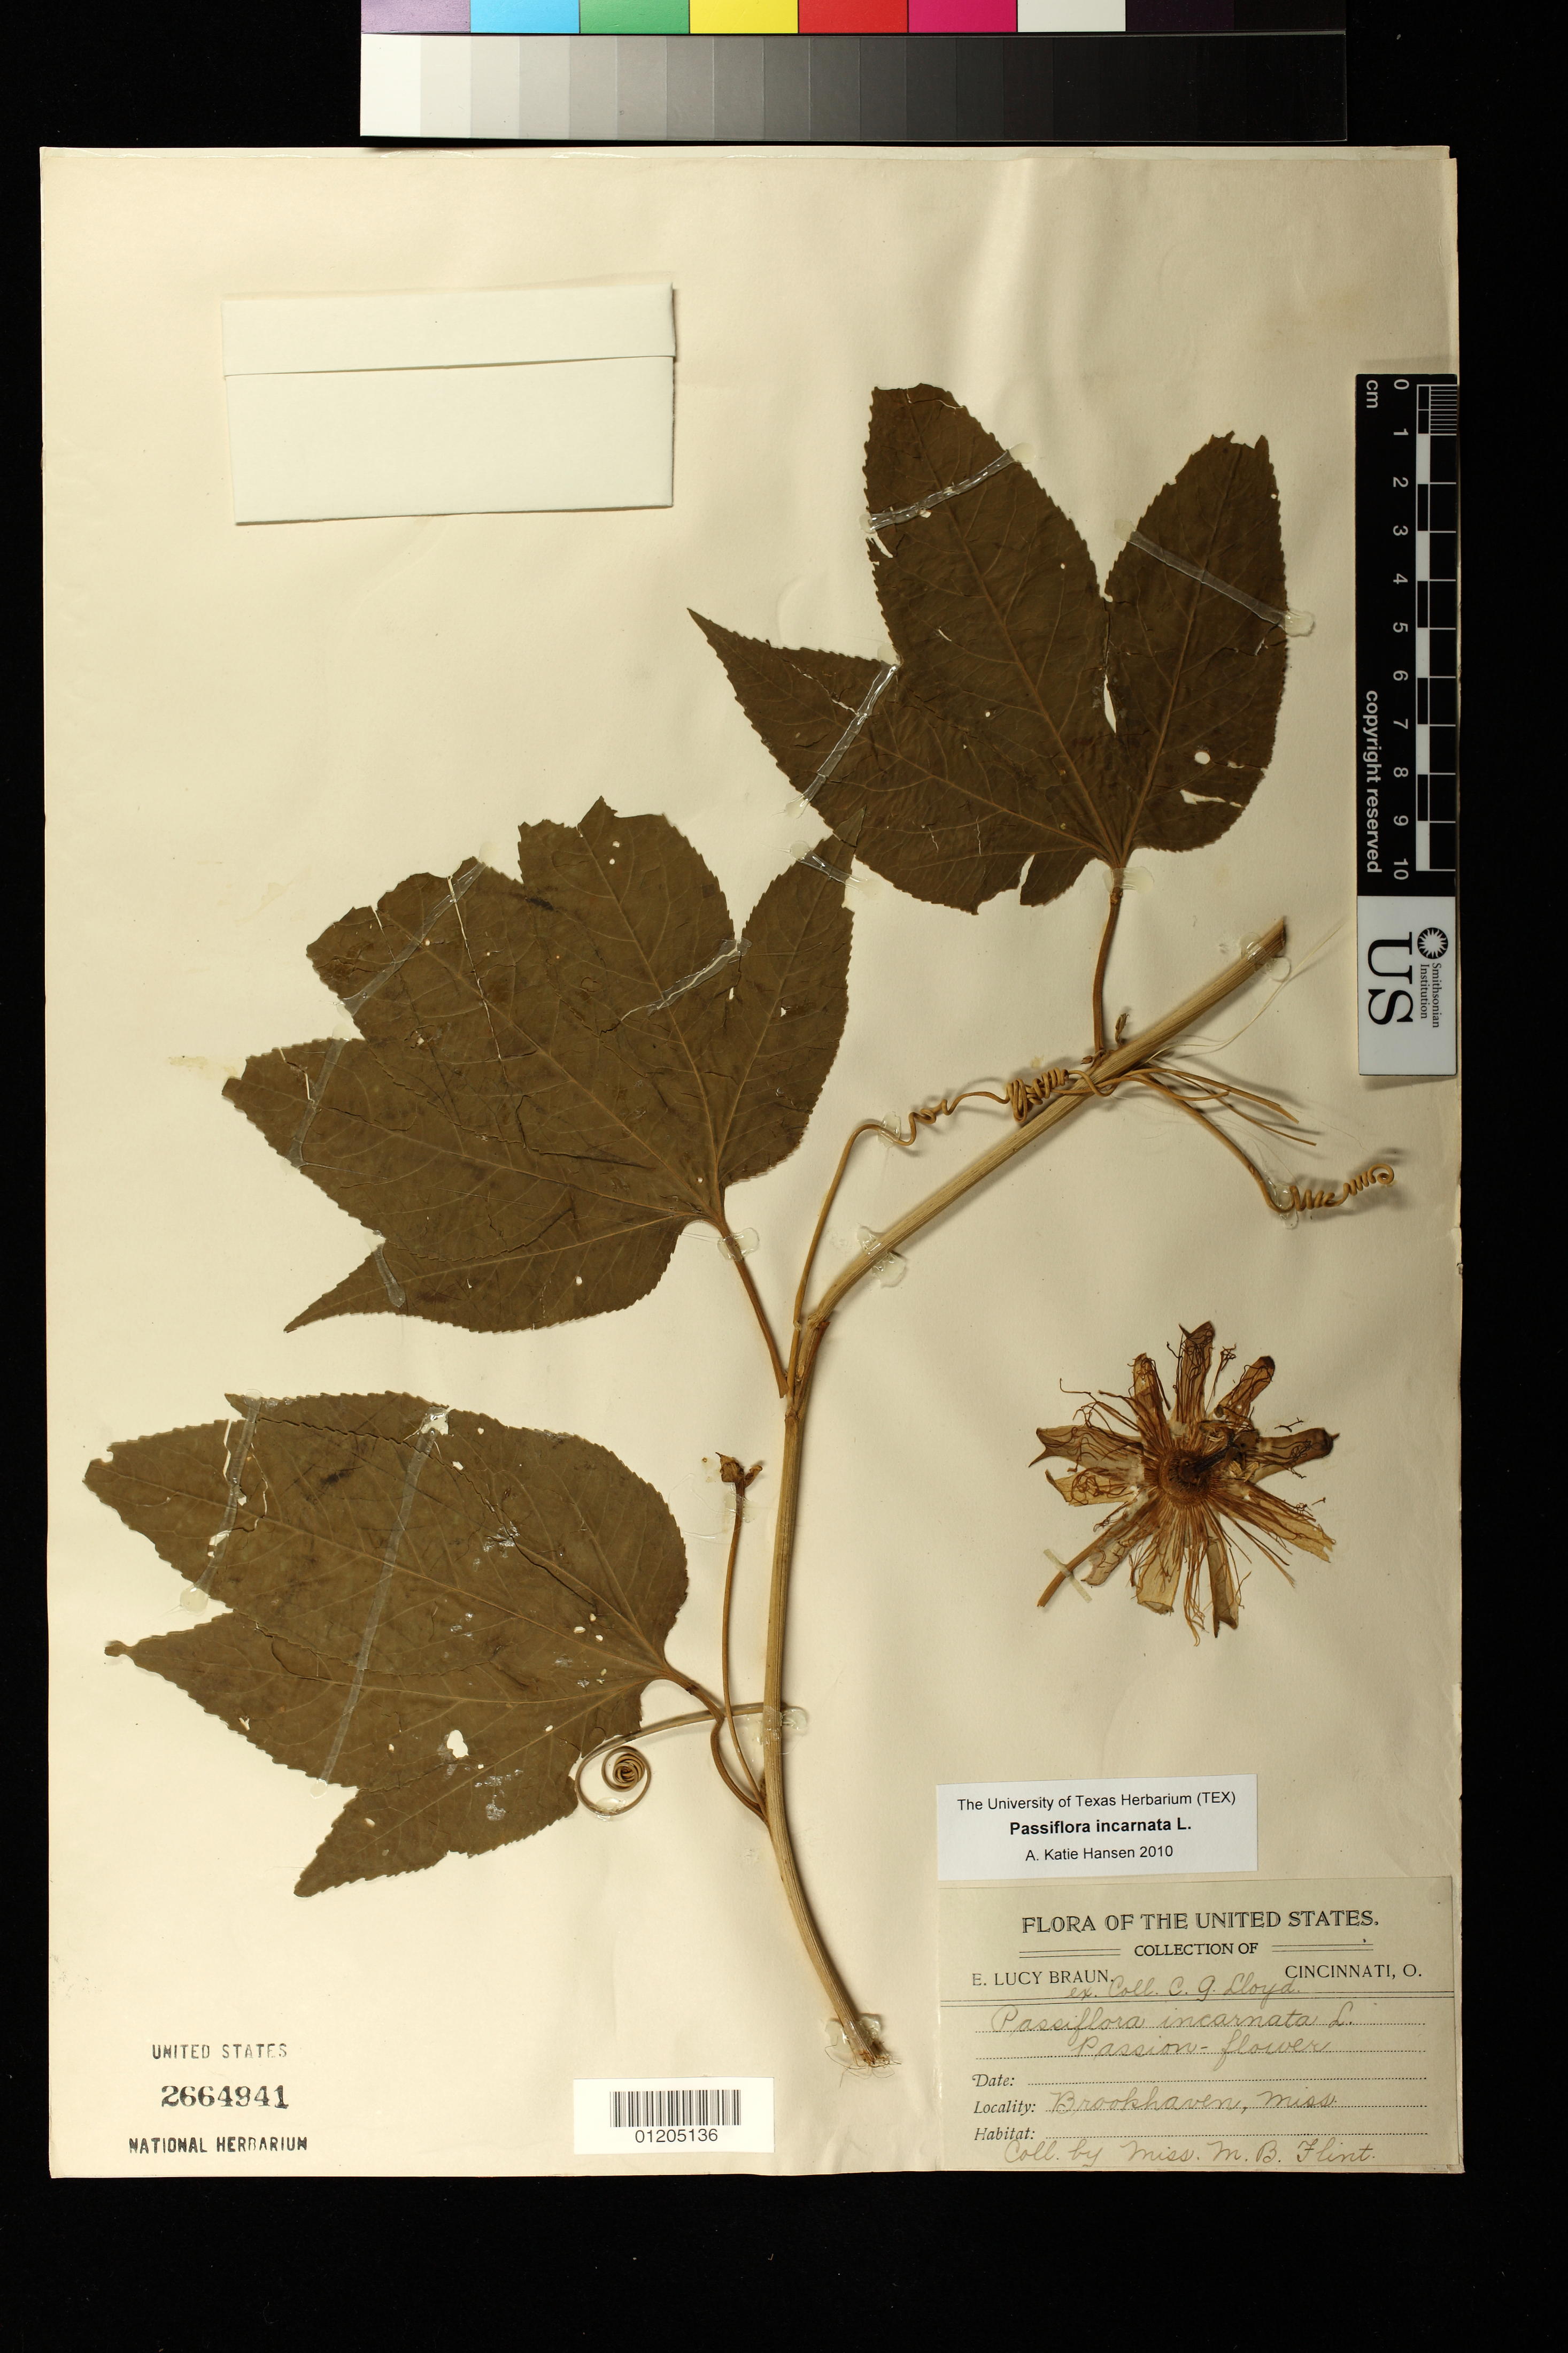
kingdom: Plantae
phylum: Tracheophyta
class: Magnoliopsida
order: Malpighiales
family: Passifloraceae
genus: Passiflora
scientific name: Passiflora incarnata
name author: L.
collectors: M. Flint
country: United States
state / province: Mississippi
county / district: Lincoln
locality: Brookhaven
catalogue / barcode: US 2664941